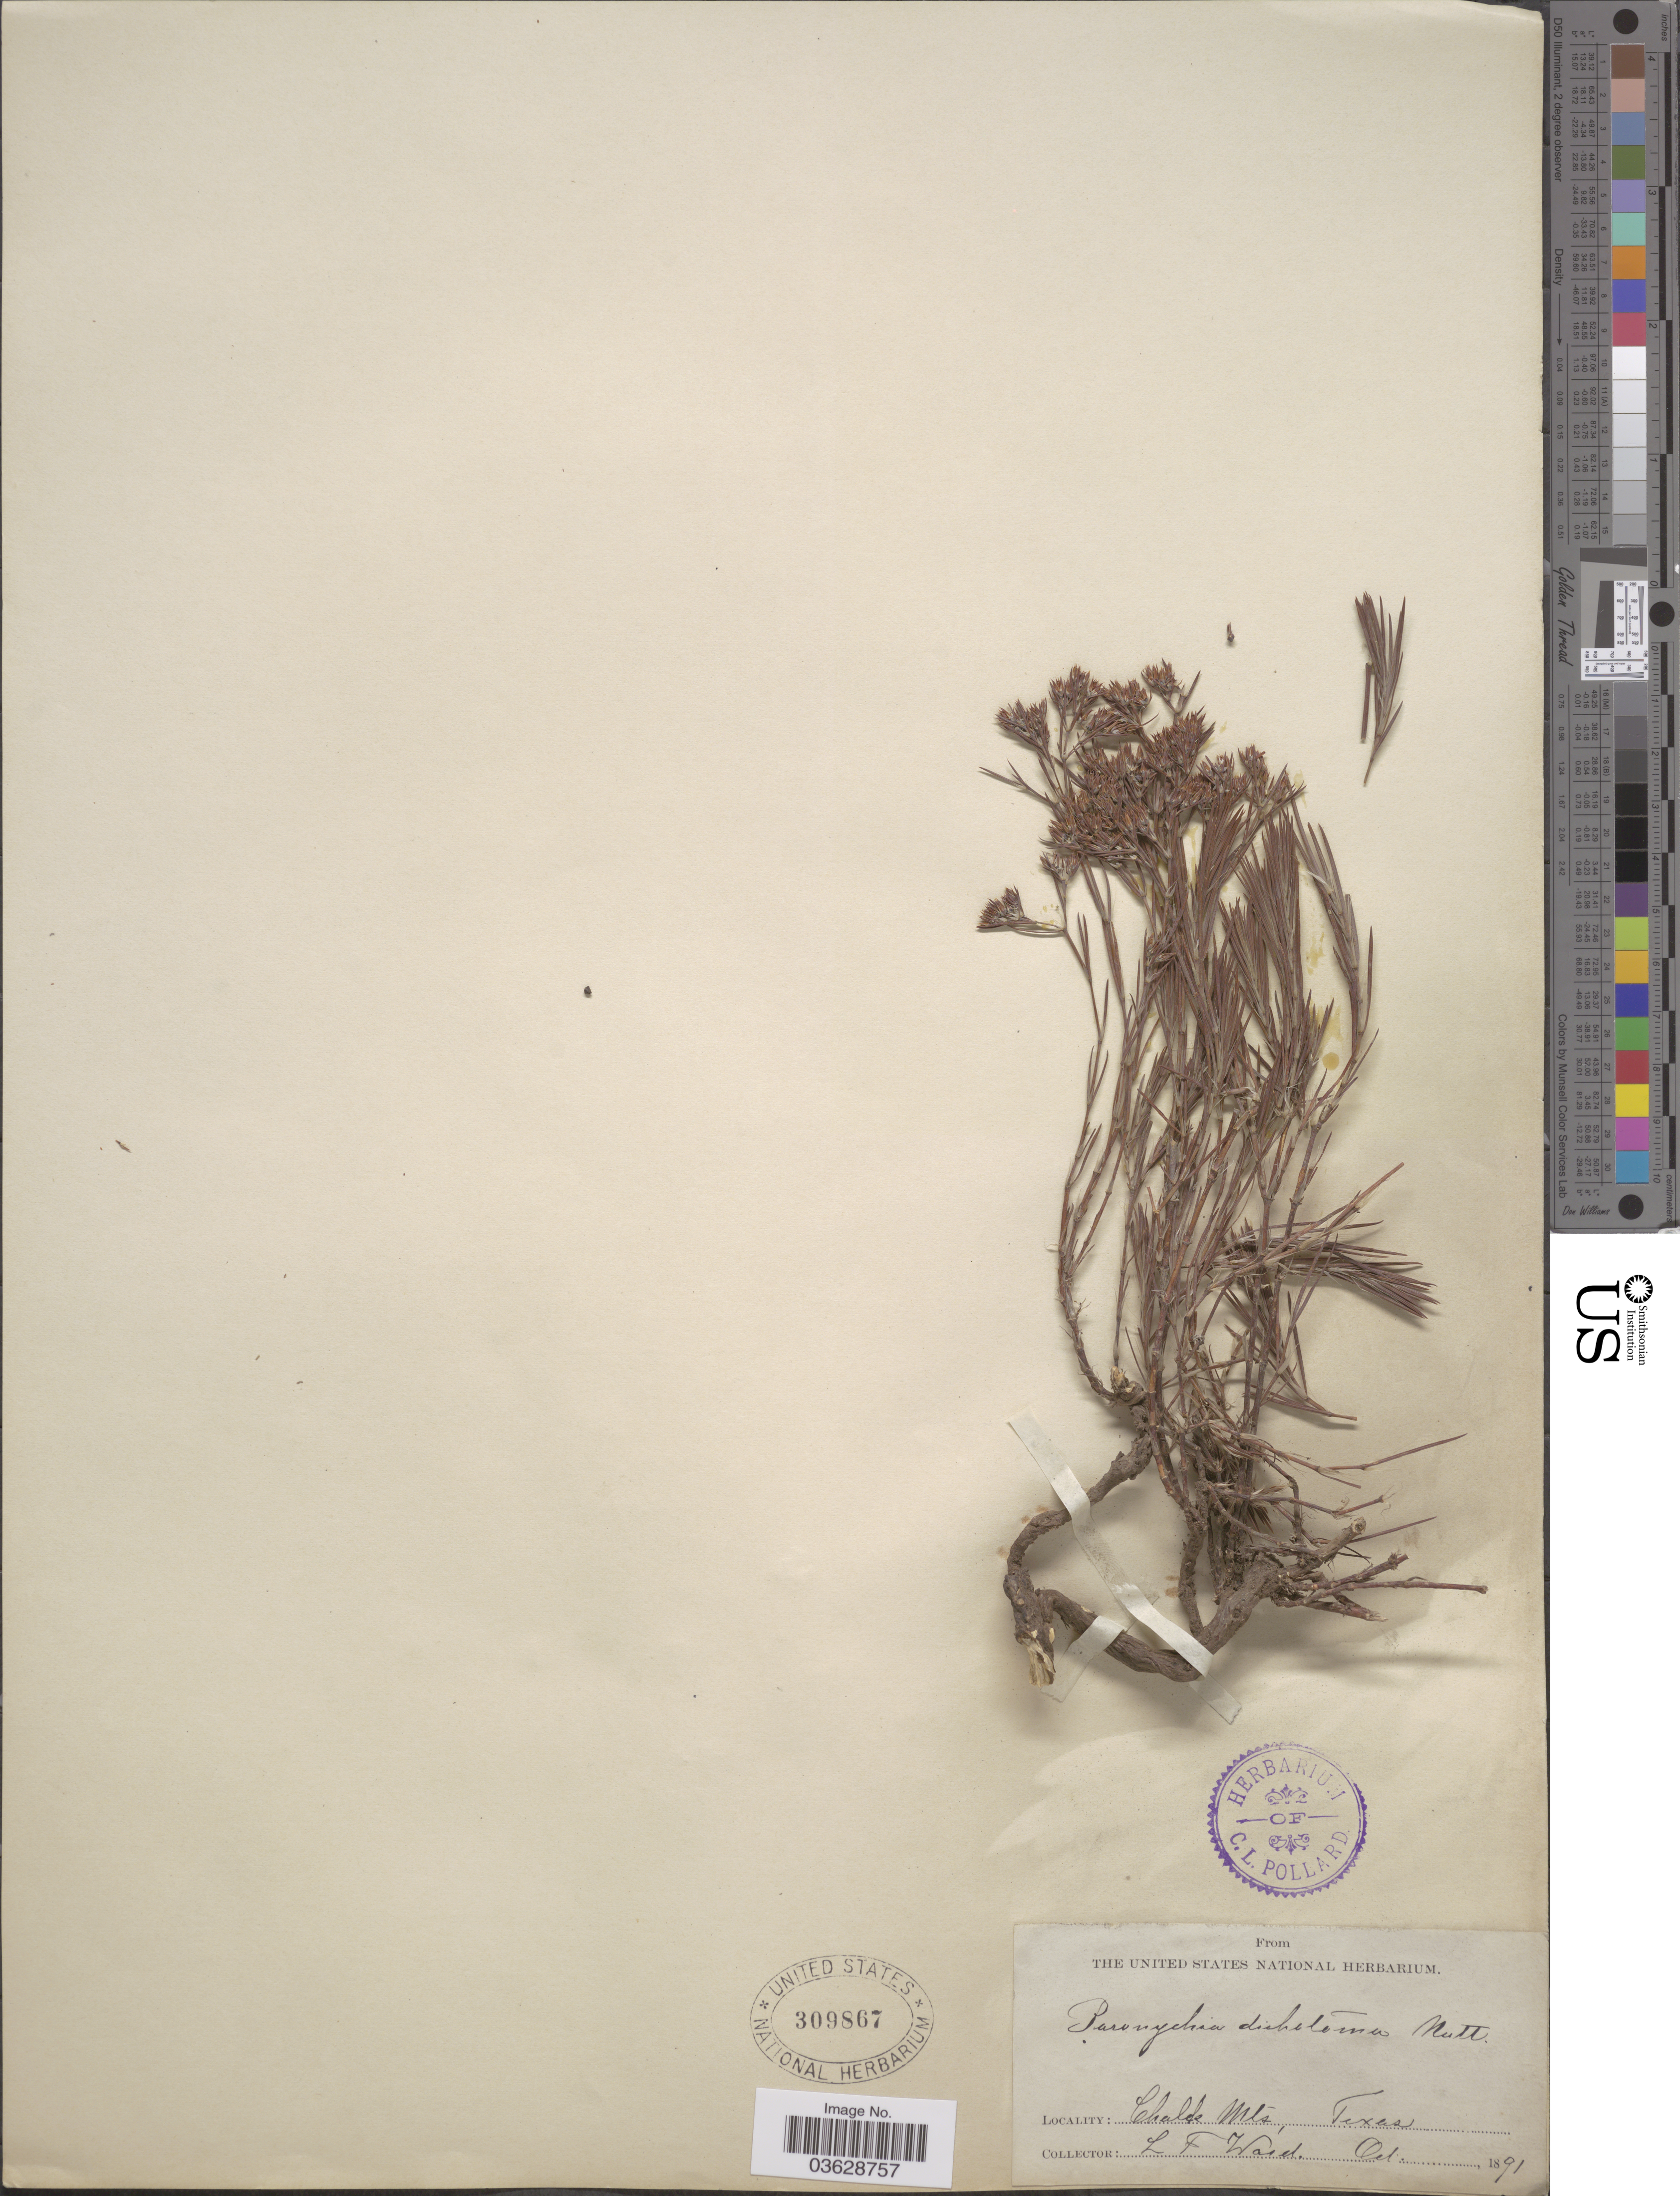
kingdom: Plantae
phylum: Tracheophyta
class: Magnoliopsida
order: Caryophyllales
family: Caryophyllaceae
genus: Paronychia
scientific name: Paronychia virginica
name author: Spreng.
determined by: Strong, Mark T., (BOT), Smithsonian Institution - National Museum of Natural History (UNITED STATES)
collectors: L. Ward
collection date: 1891-10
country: United States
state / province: Texas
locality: Chalk Mts.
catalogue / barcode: US 309867